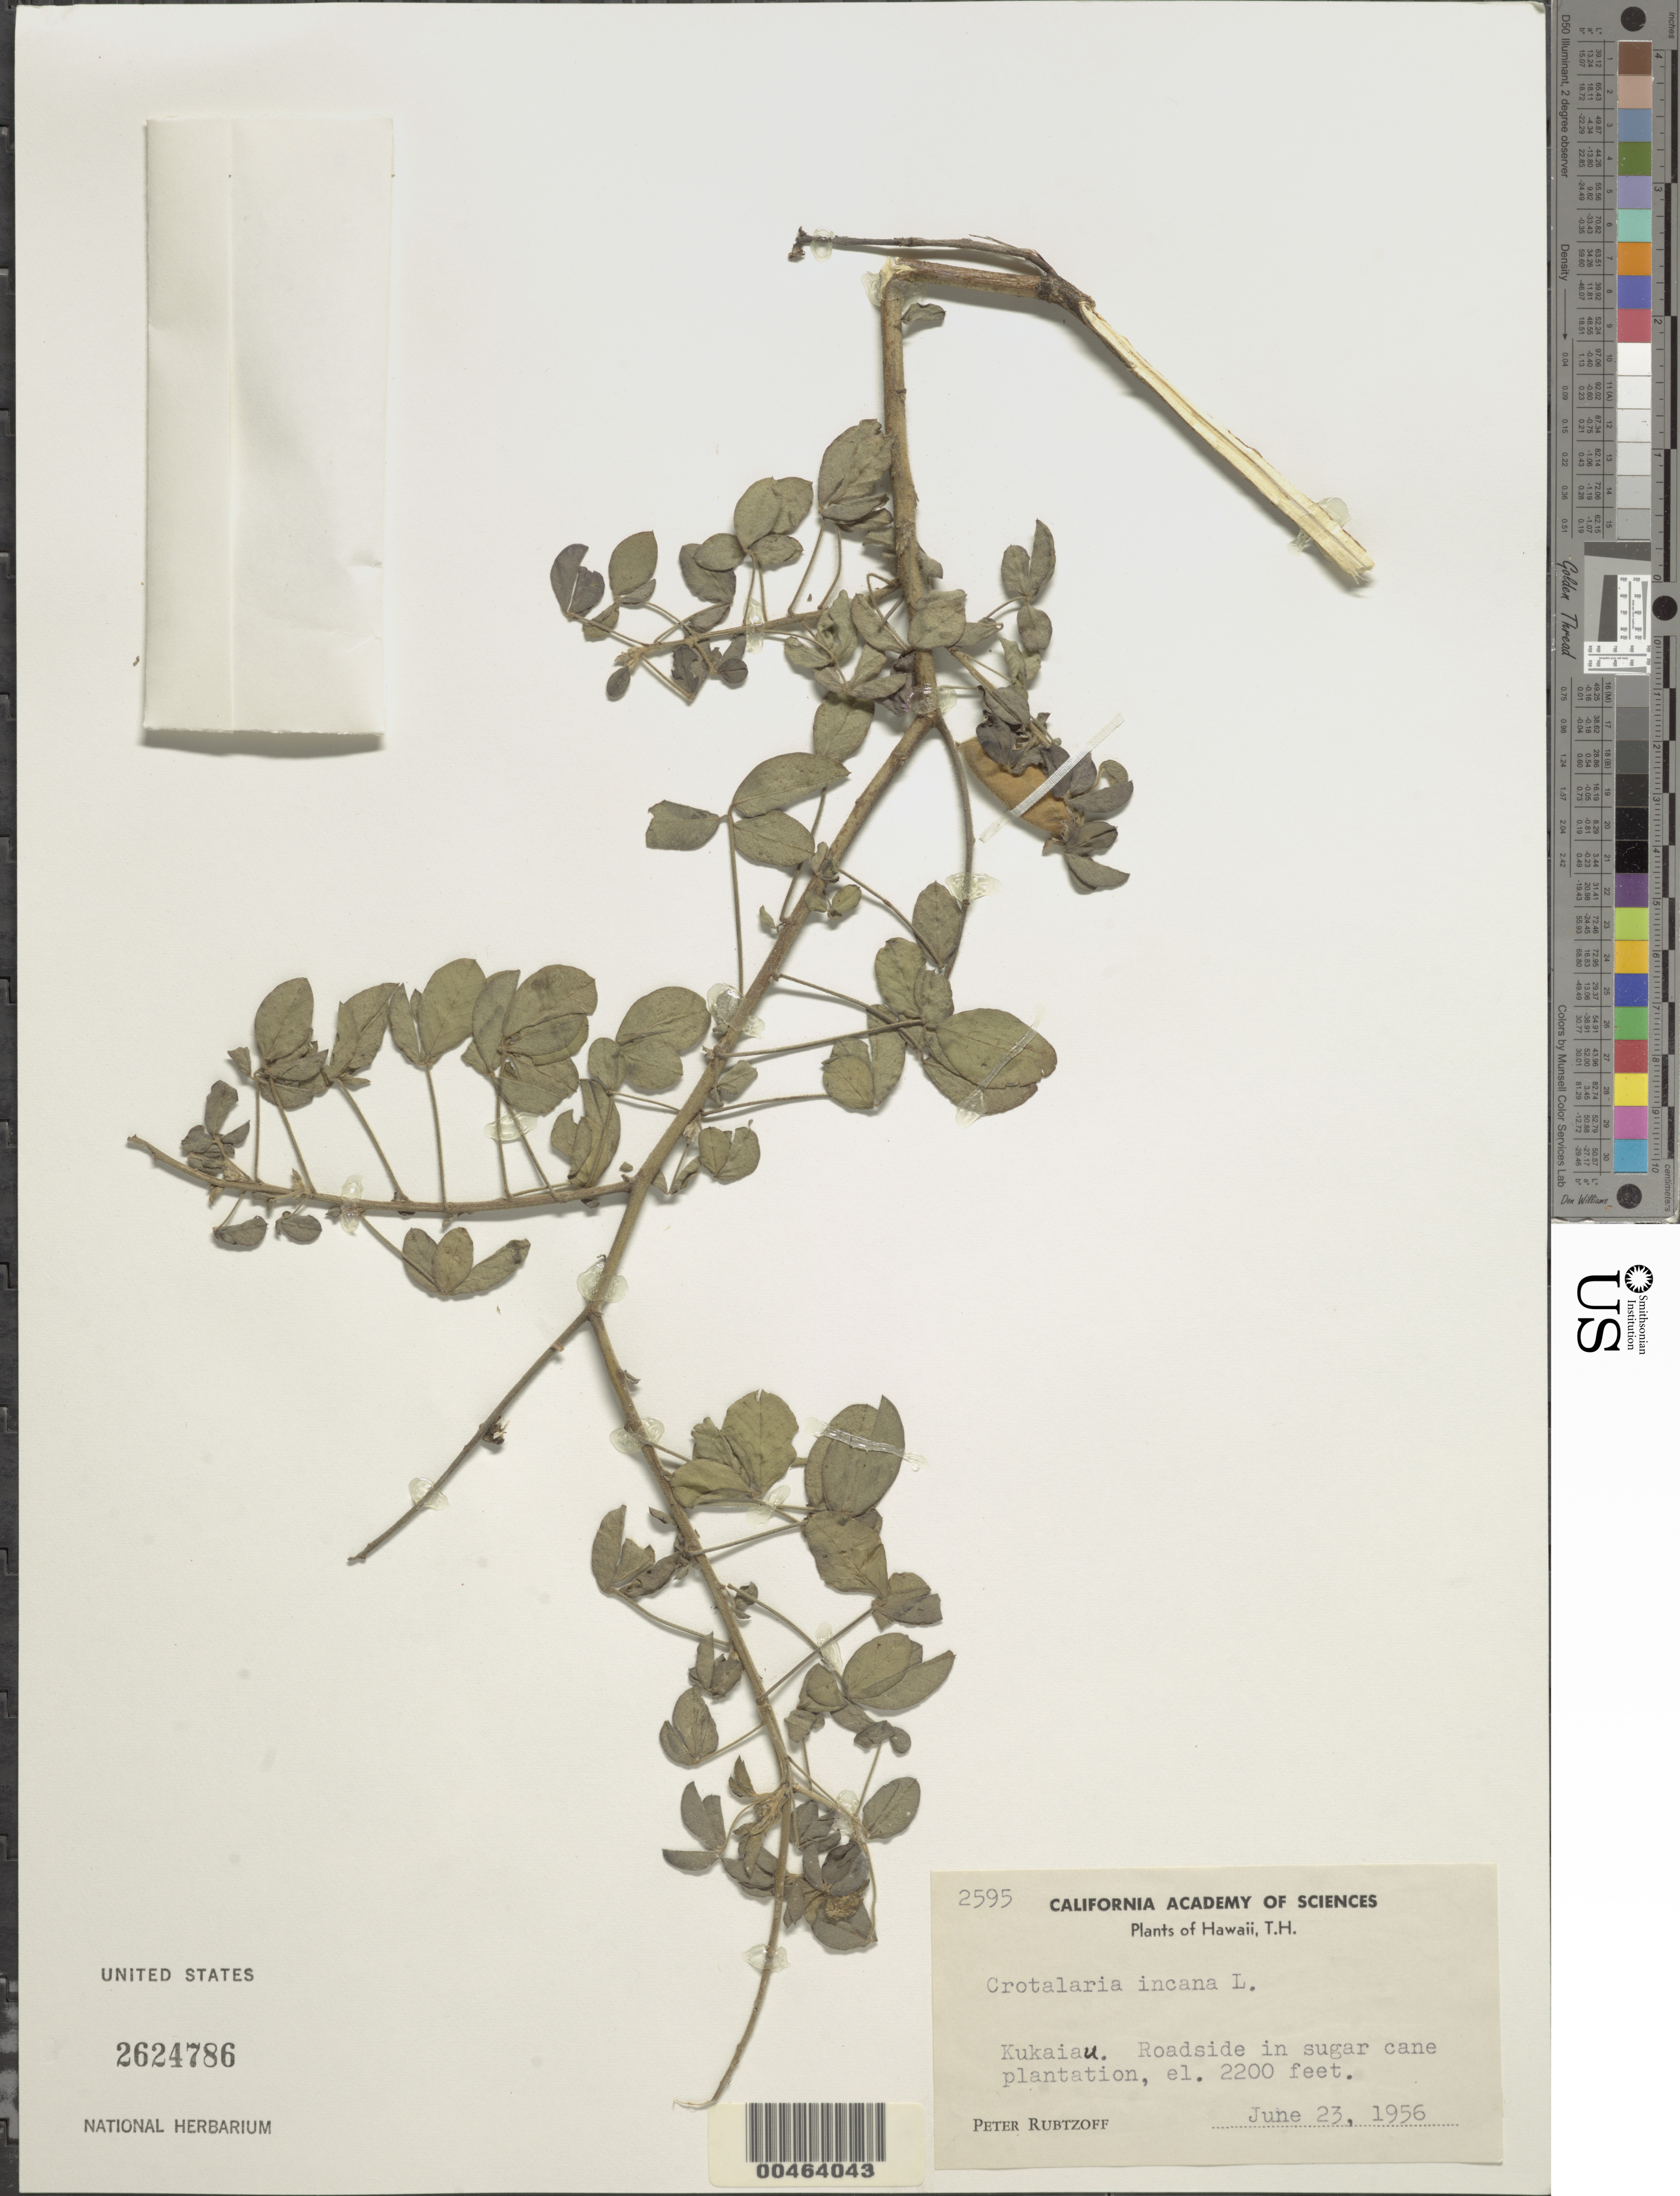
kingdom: Plantae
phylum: Tracheophyta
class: Magnoliopsida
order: Fabales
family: Fabaceae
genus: Crotalaria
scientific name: Crotalaria incana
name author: L.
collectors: P. Rubtzoff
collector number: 2595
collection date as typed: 23 Jun 1956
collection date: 1956-06-23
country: United States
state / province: Hawaii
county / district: Hawaii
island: Hawaii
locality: Kukaiau. Roadside in sugar cane plantation.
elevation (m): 671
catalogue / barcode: US 2624786